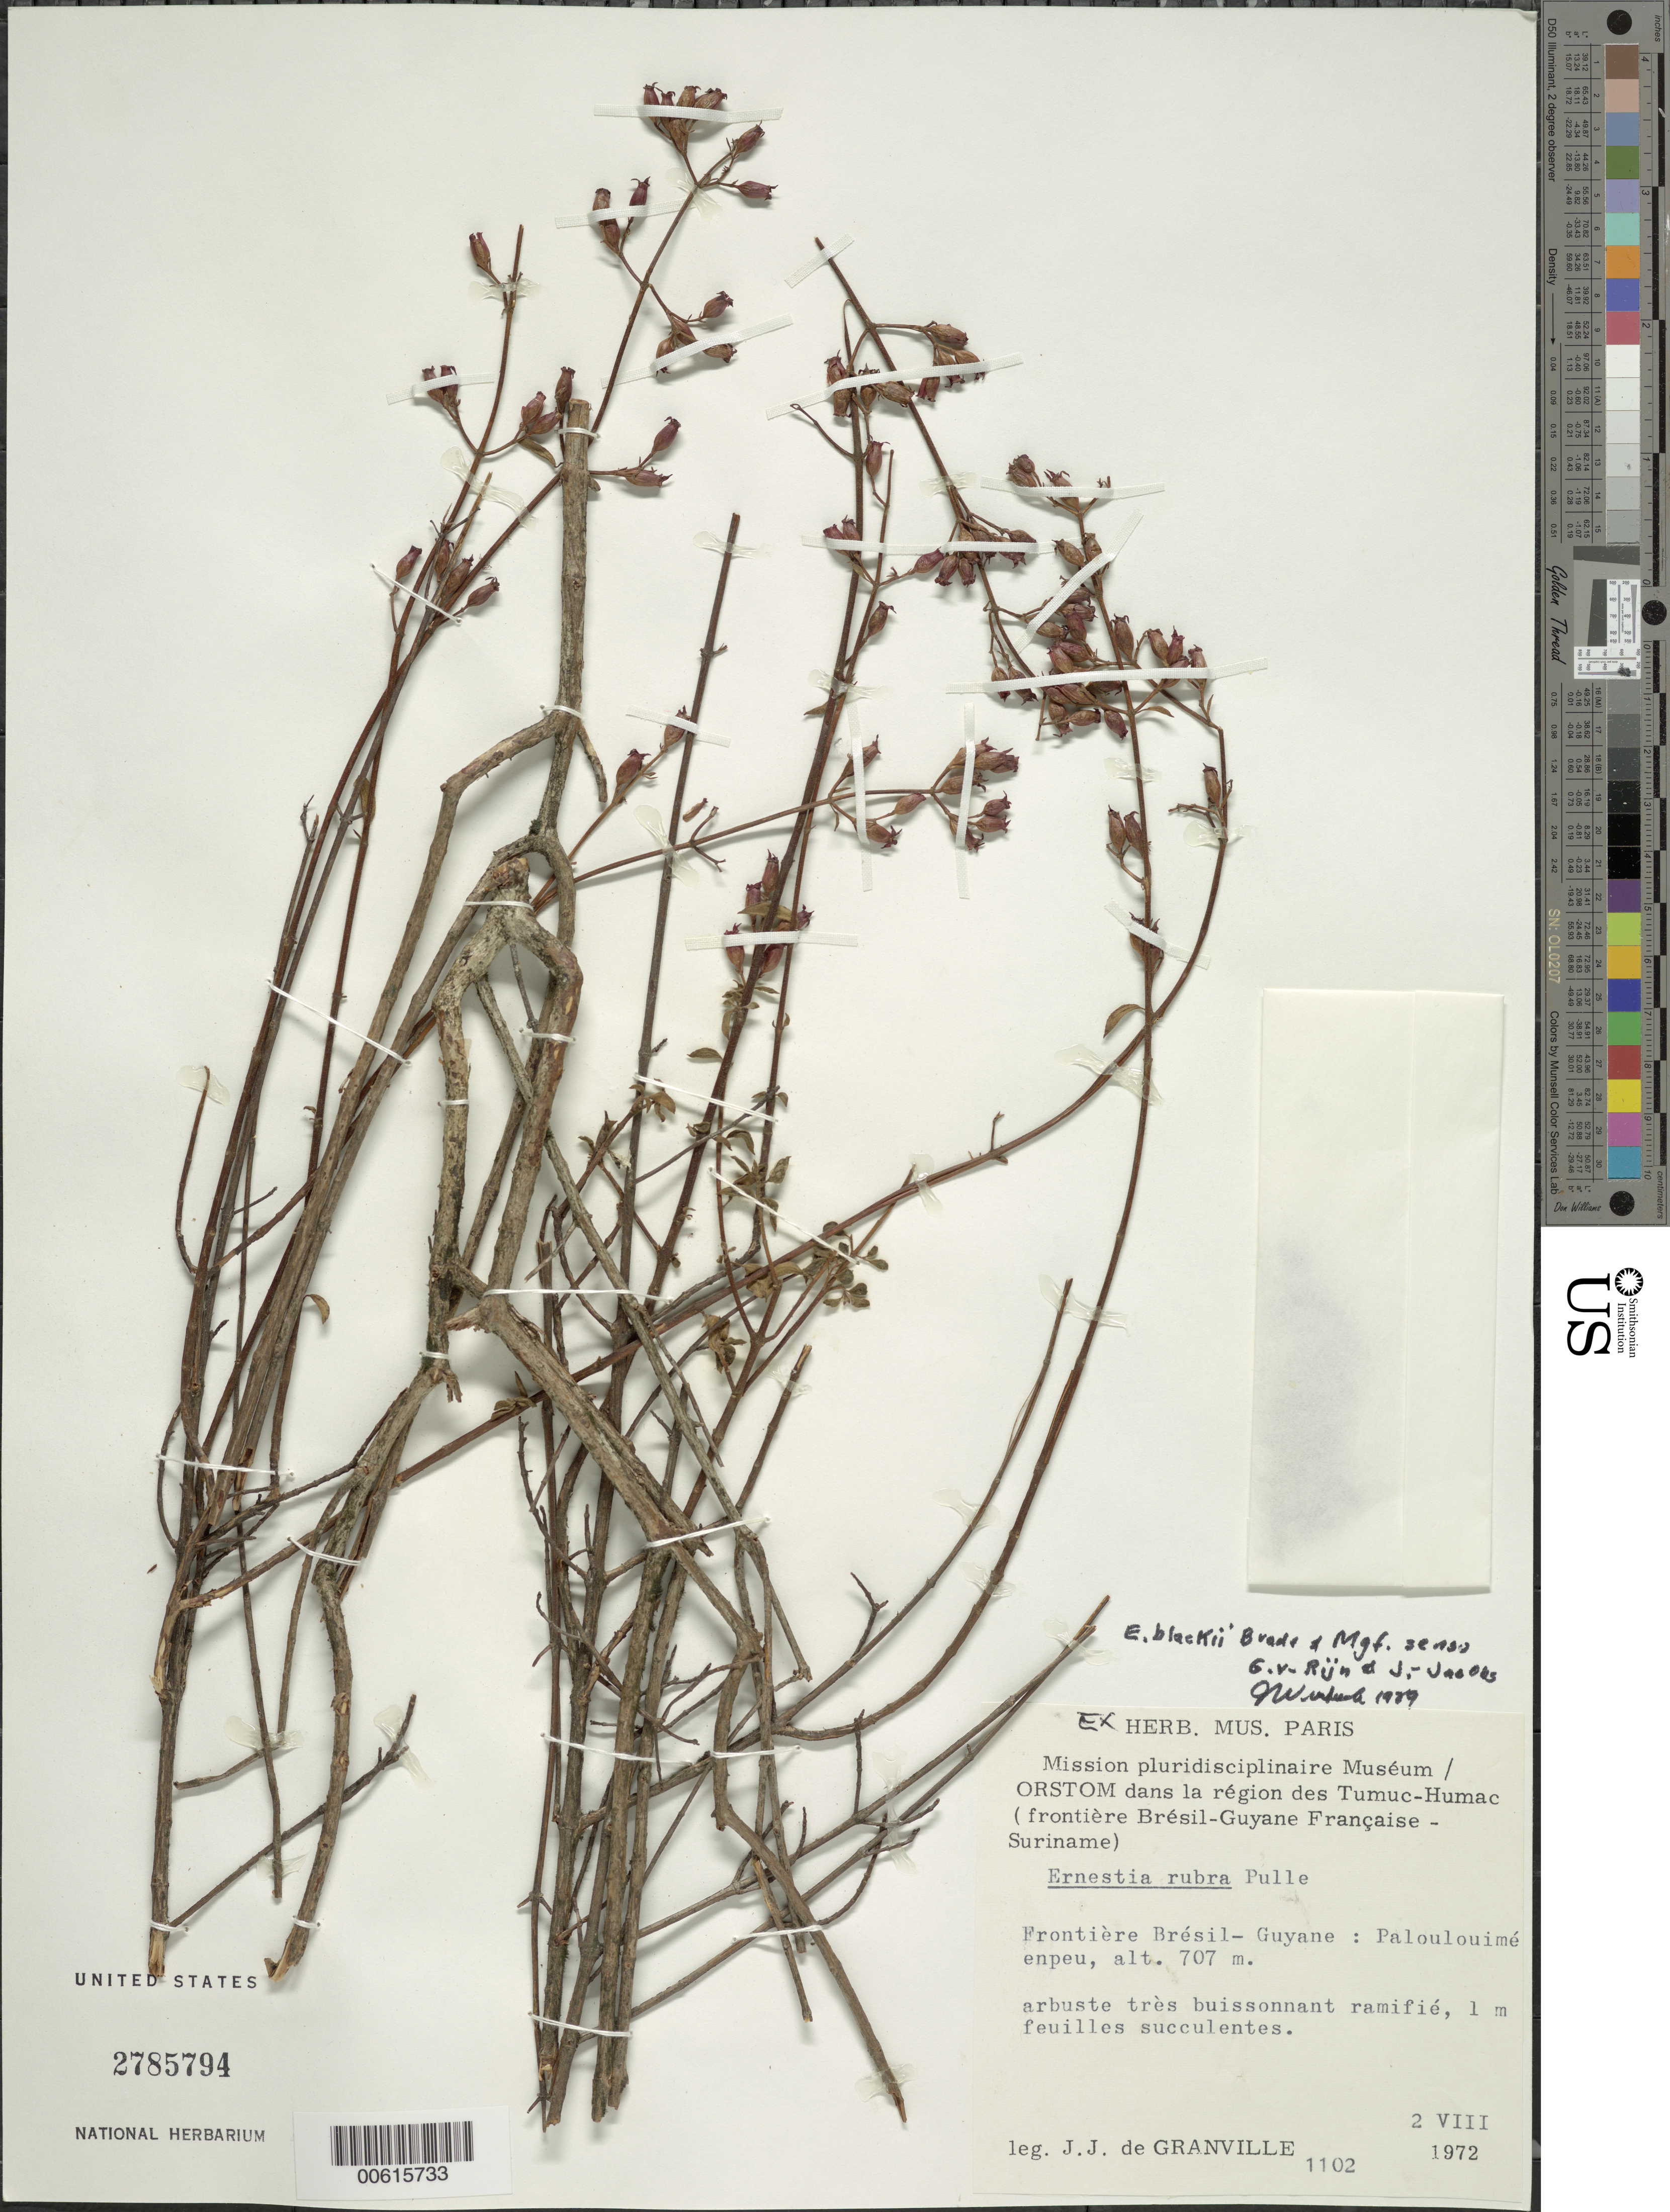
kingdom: Plantae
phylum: Tracheophyta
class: Magnoliopsida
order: Myrtales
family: Melastomataceae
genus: Ernestia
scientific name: Ernestia blackii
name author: Brade & Markgr.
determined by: Wurdack, John J., (US), US (UNITED STATES)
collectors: J.-J. de Granville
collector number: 1102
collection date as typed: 2-Aug-72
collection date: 1972-08-02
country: French Guiana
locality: Tumuc-Humac, Surinam-Brazil frontier, Paloulouiméenpeu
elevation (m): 707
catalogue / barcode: US 2785794